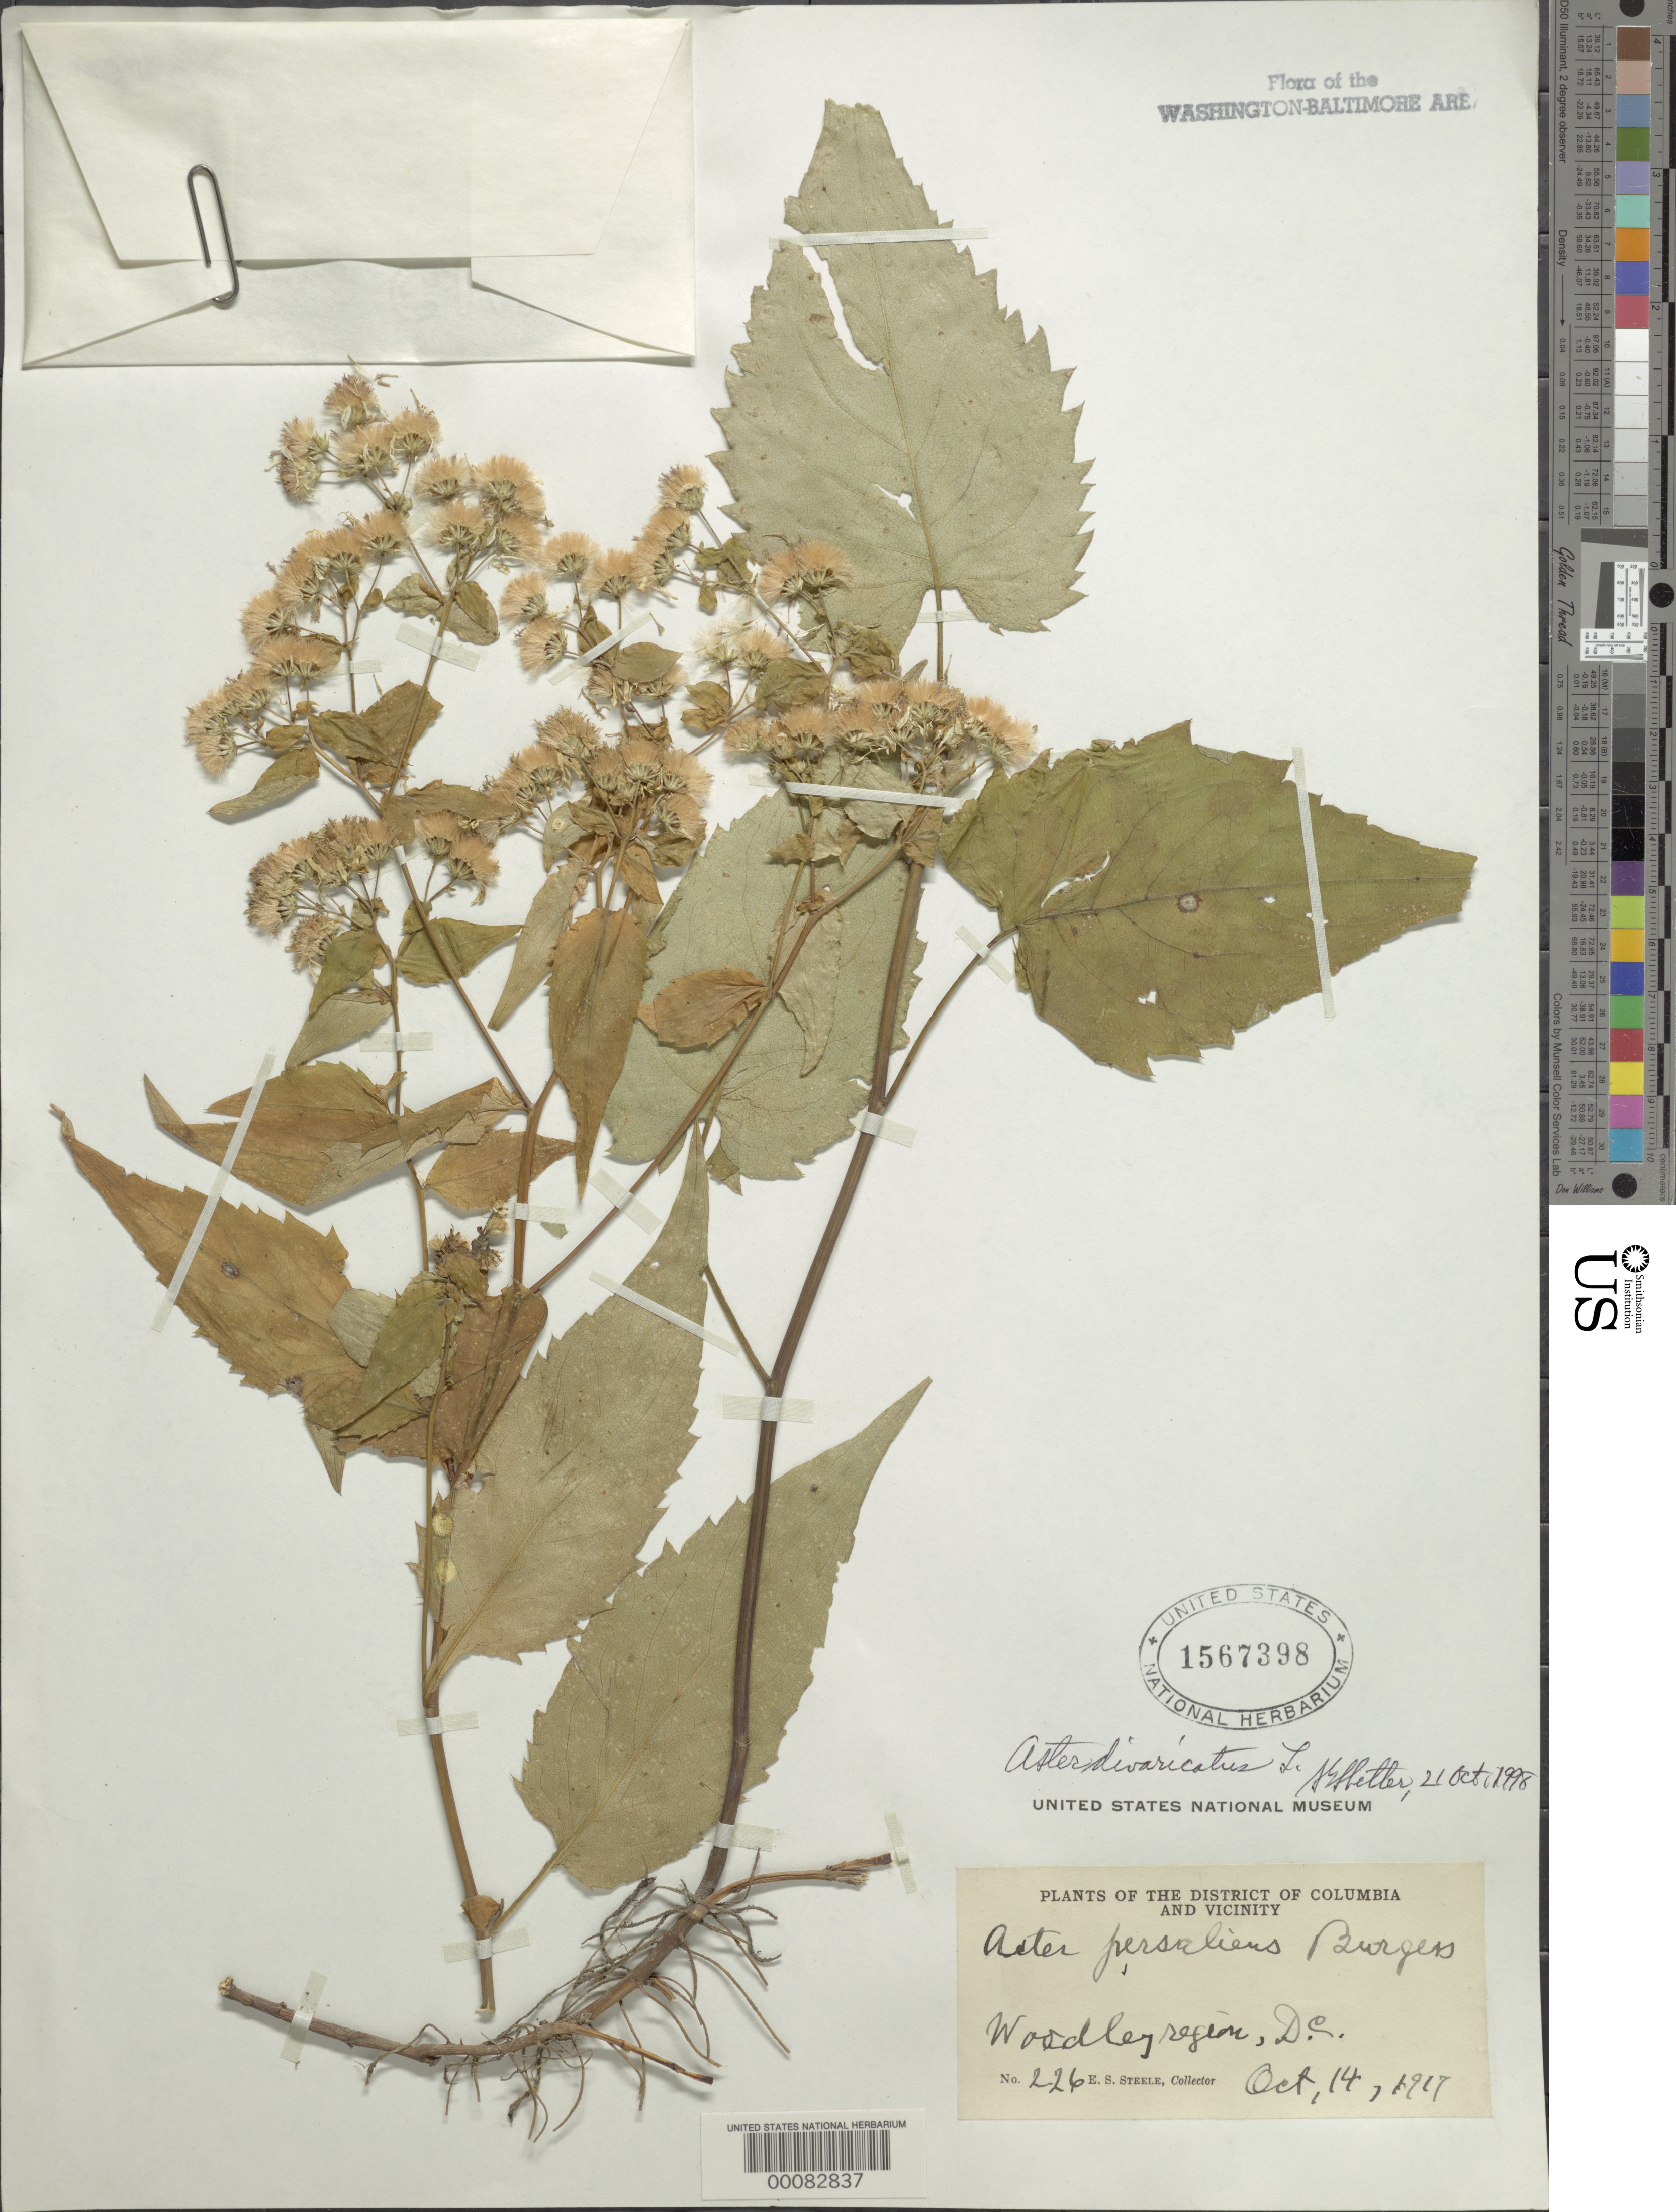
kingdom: Plantae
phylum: Tracheophyta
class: Magnoliopsida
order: Asterales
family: Asteraceae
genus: Eurybia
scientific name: Eurybia divaricata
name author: (L.) G.L. Nesom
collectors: E. Steele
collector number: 226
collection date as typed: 14 Oct 1917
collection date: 1917-10-14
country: United States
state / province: District of Columbia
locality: Woodley Region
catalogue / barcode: US 1567398